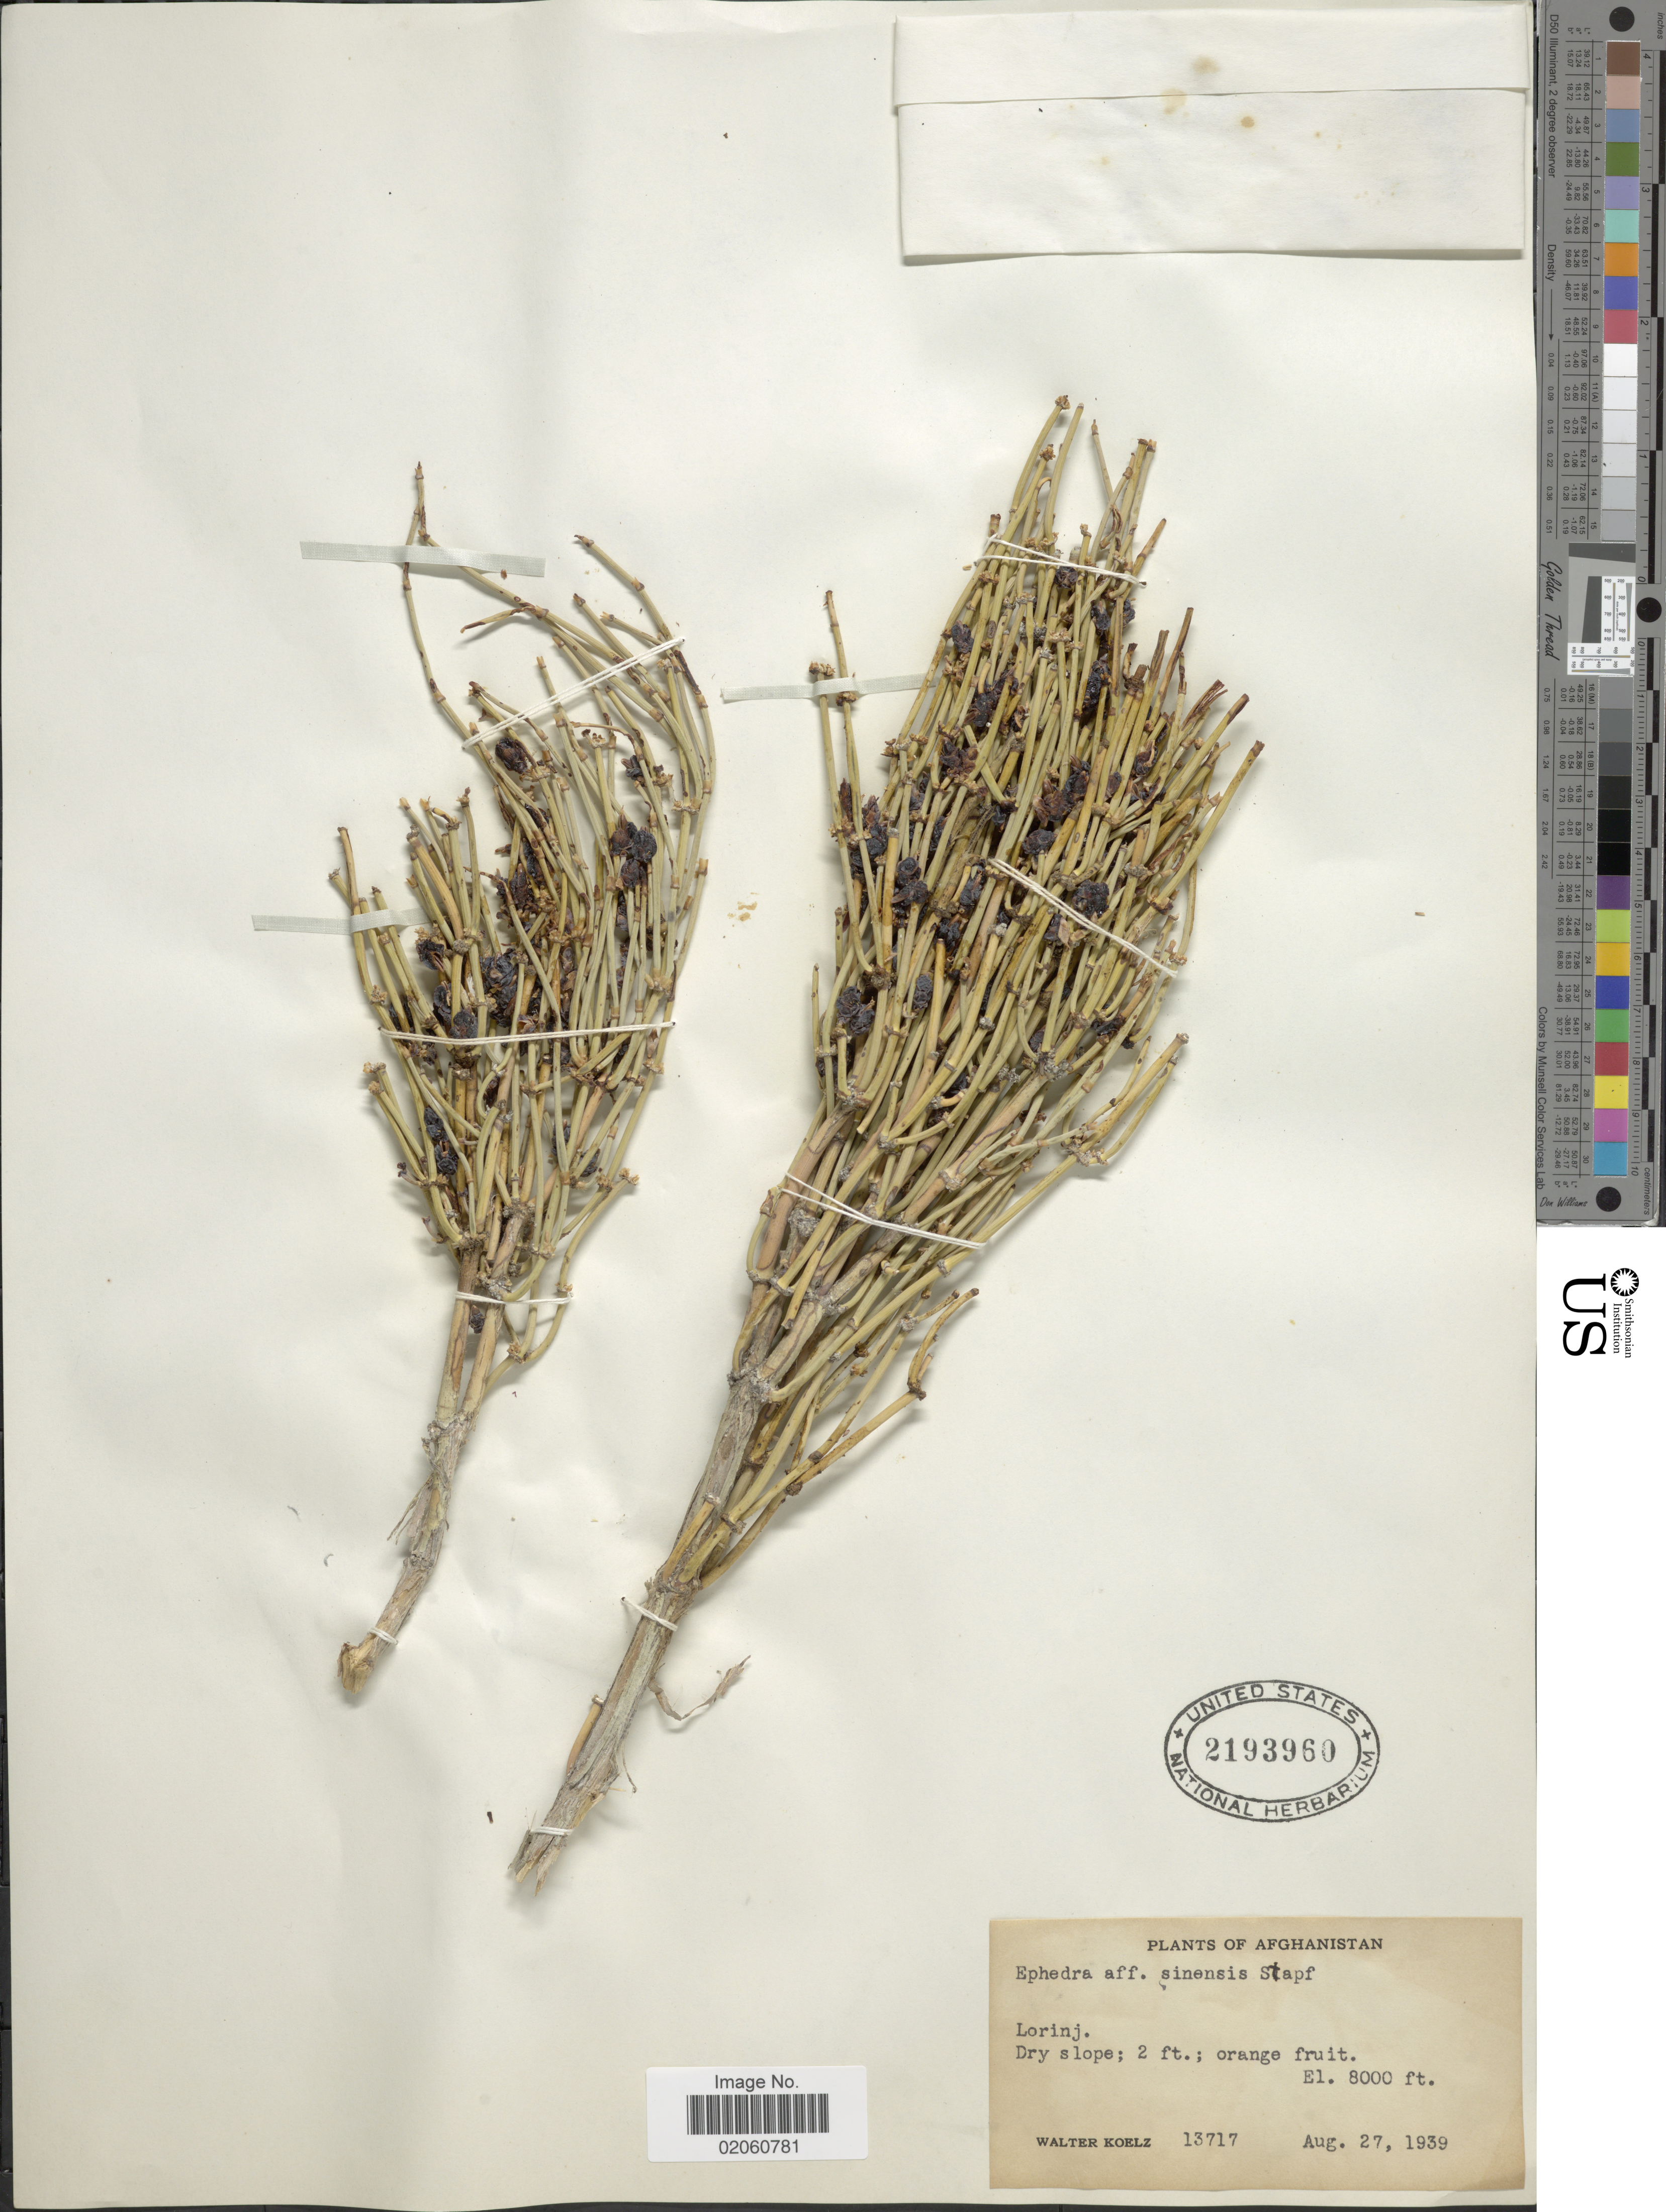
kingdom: Plantae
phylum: Tracheophyta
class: Gnetopsida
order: Ephedrales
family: Ephedraceae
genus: Ephedra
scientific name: Ephedra sp.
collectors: W. N. Koelz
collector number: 13717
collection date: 1939-08-27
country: Afghanistan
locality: Lorinj, Dry slope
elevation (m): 2438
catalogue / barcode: US 2193960